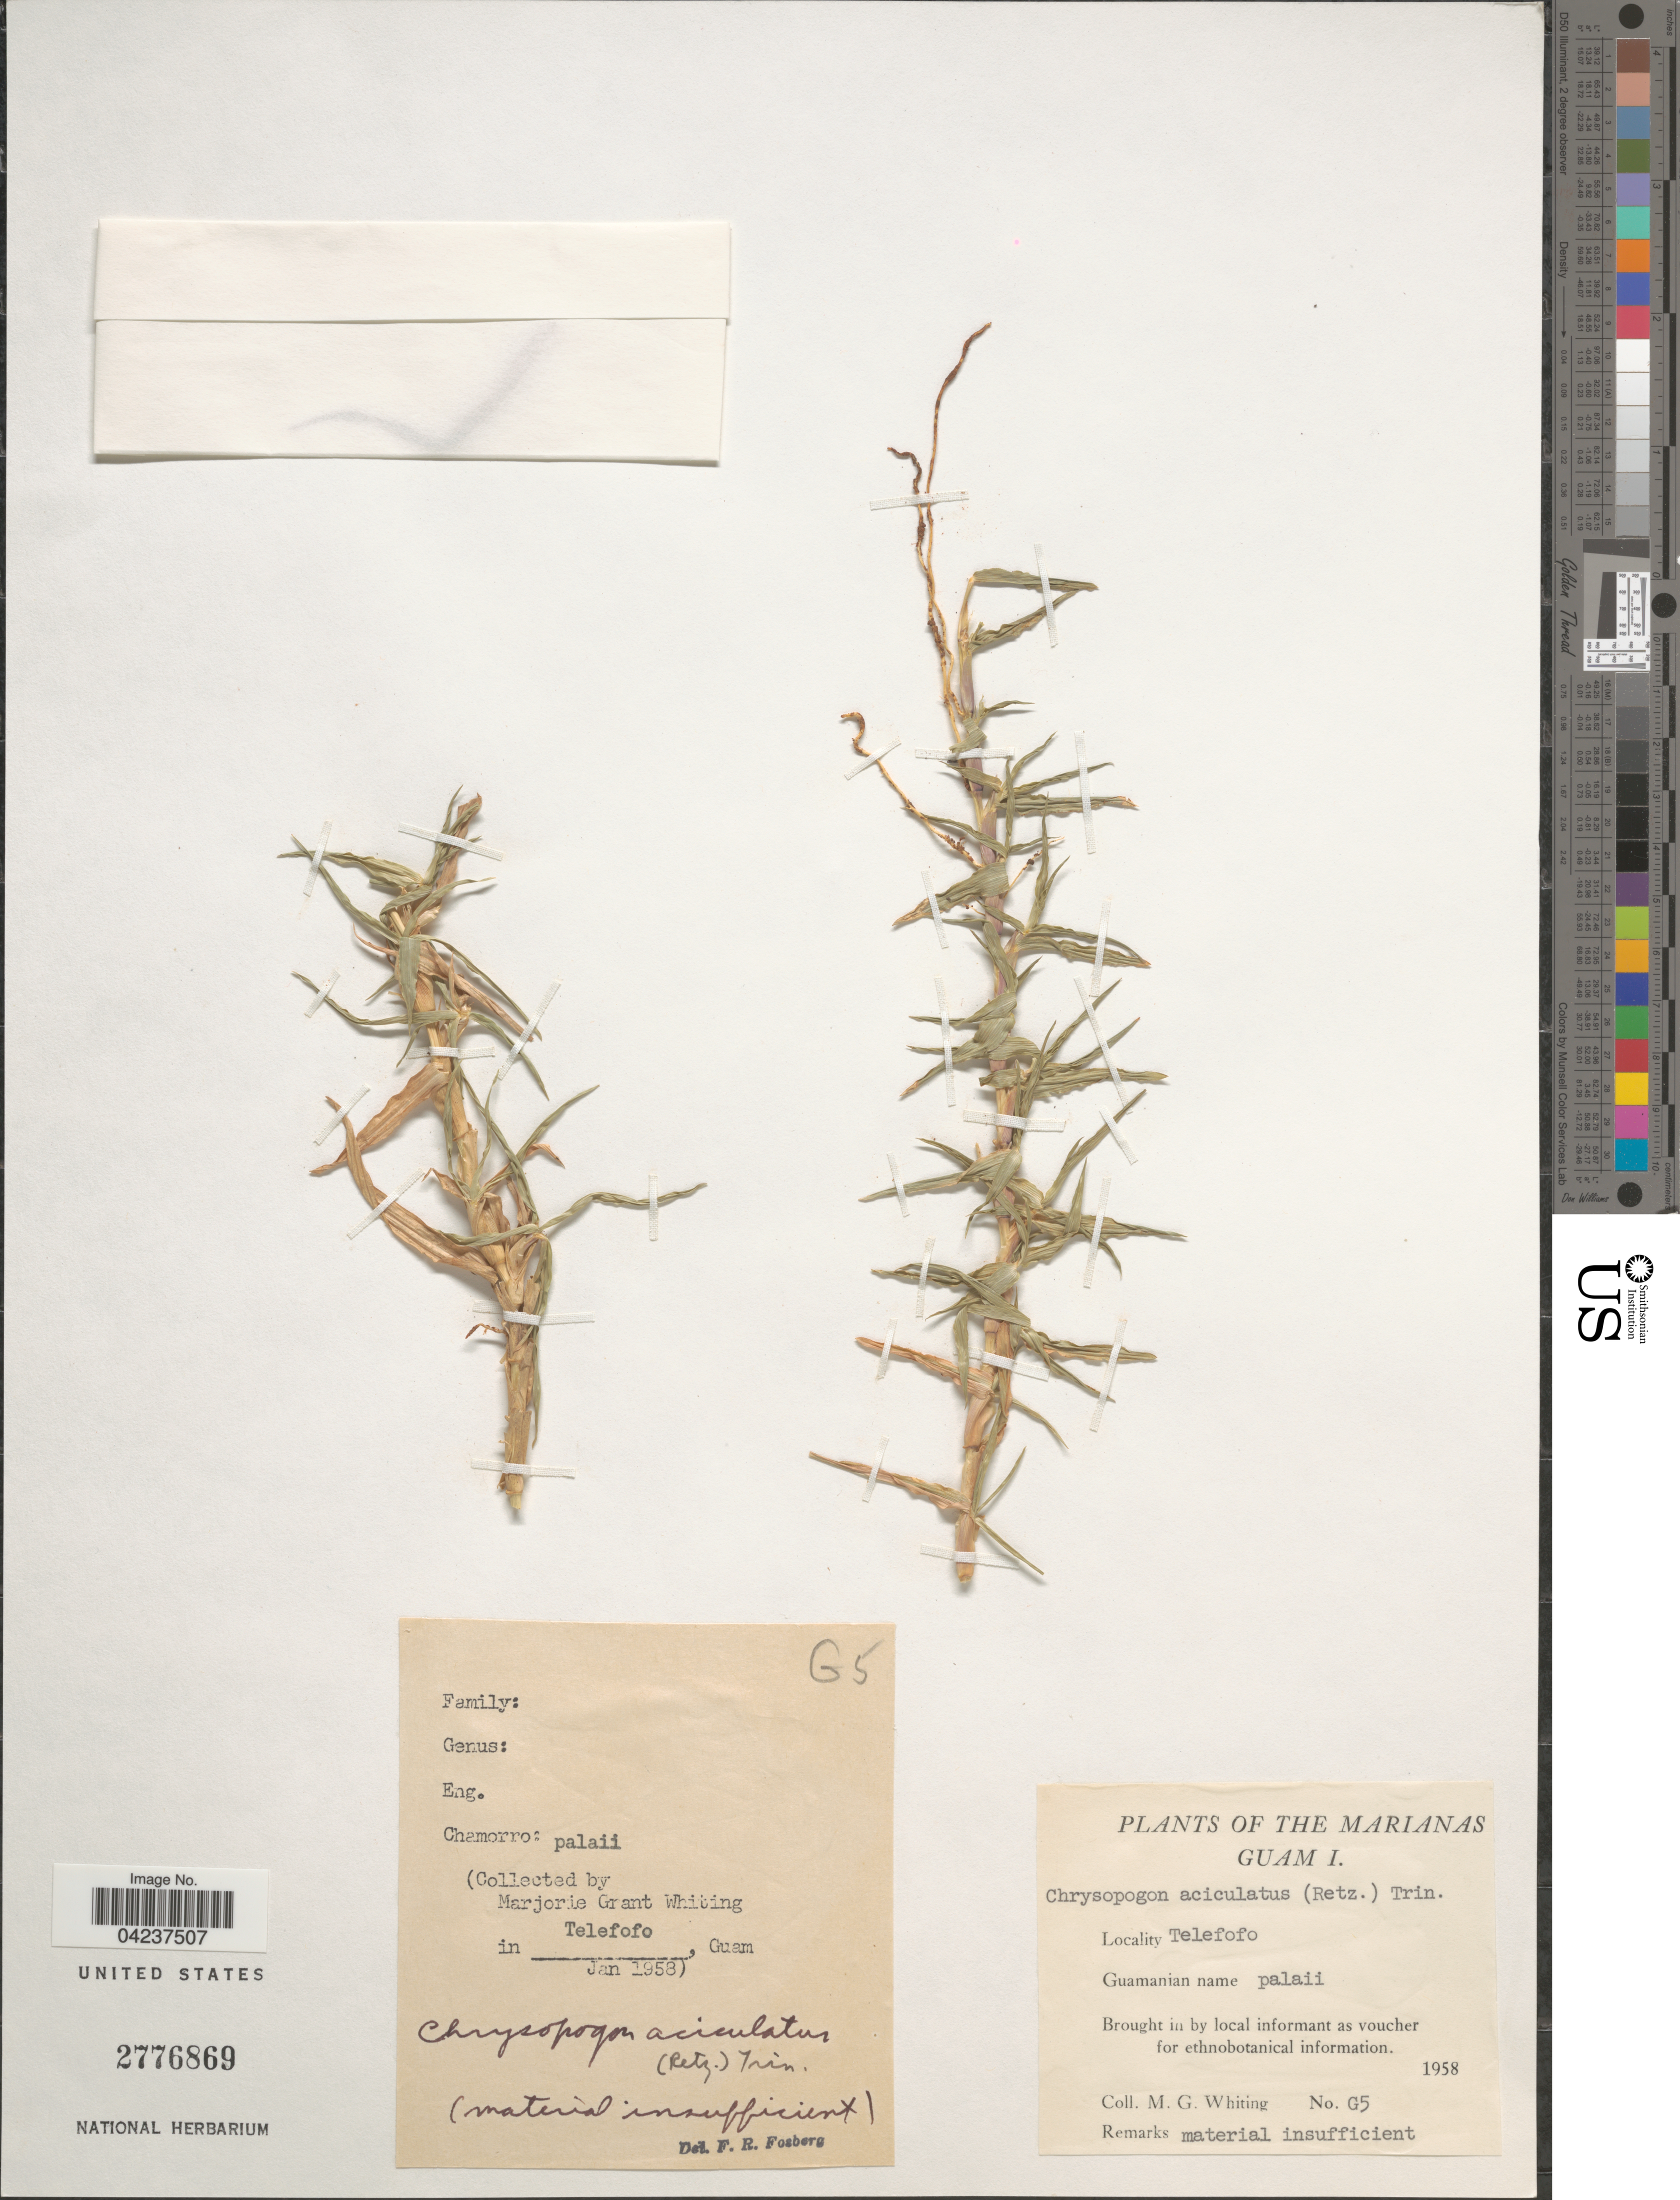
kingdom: Plantae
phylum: Tracheophyta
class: Liliopsida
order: Poales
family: Poaceae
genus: Chrysopogon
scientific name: Chrysopogon aciculatus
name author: (Retz.) Trin.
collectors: M. Whiting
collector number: G5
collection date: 1958-01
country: Guam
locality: Telefofo. The Marianas. Guam I.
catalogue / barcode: US 2776869